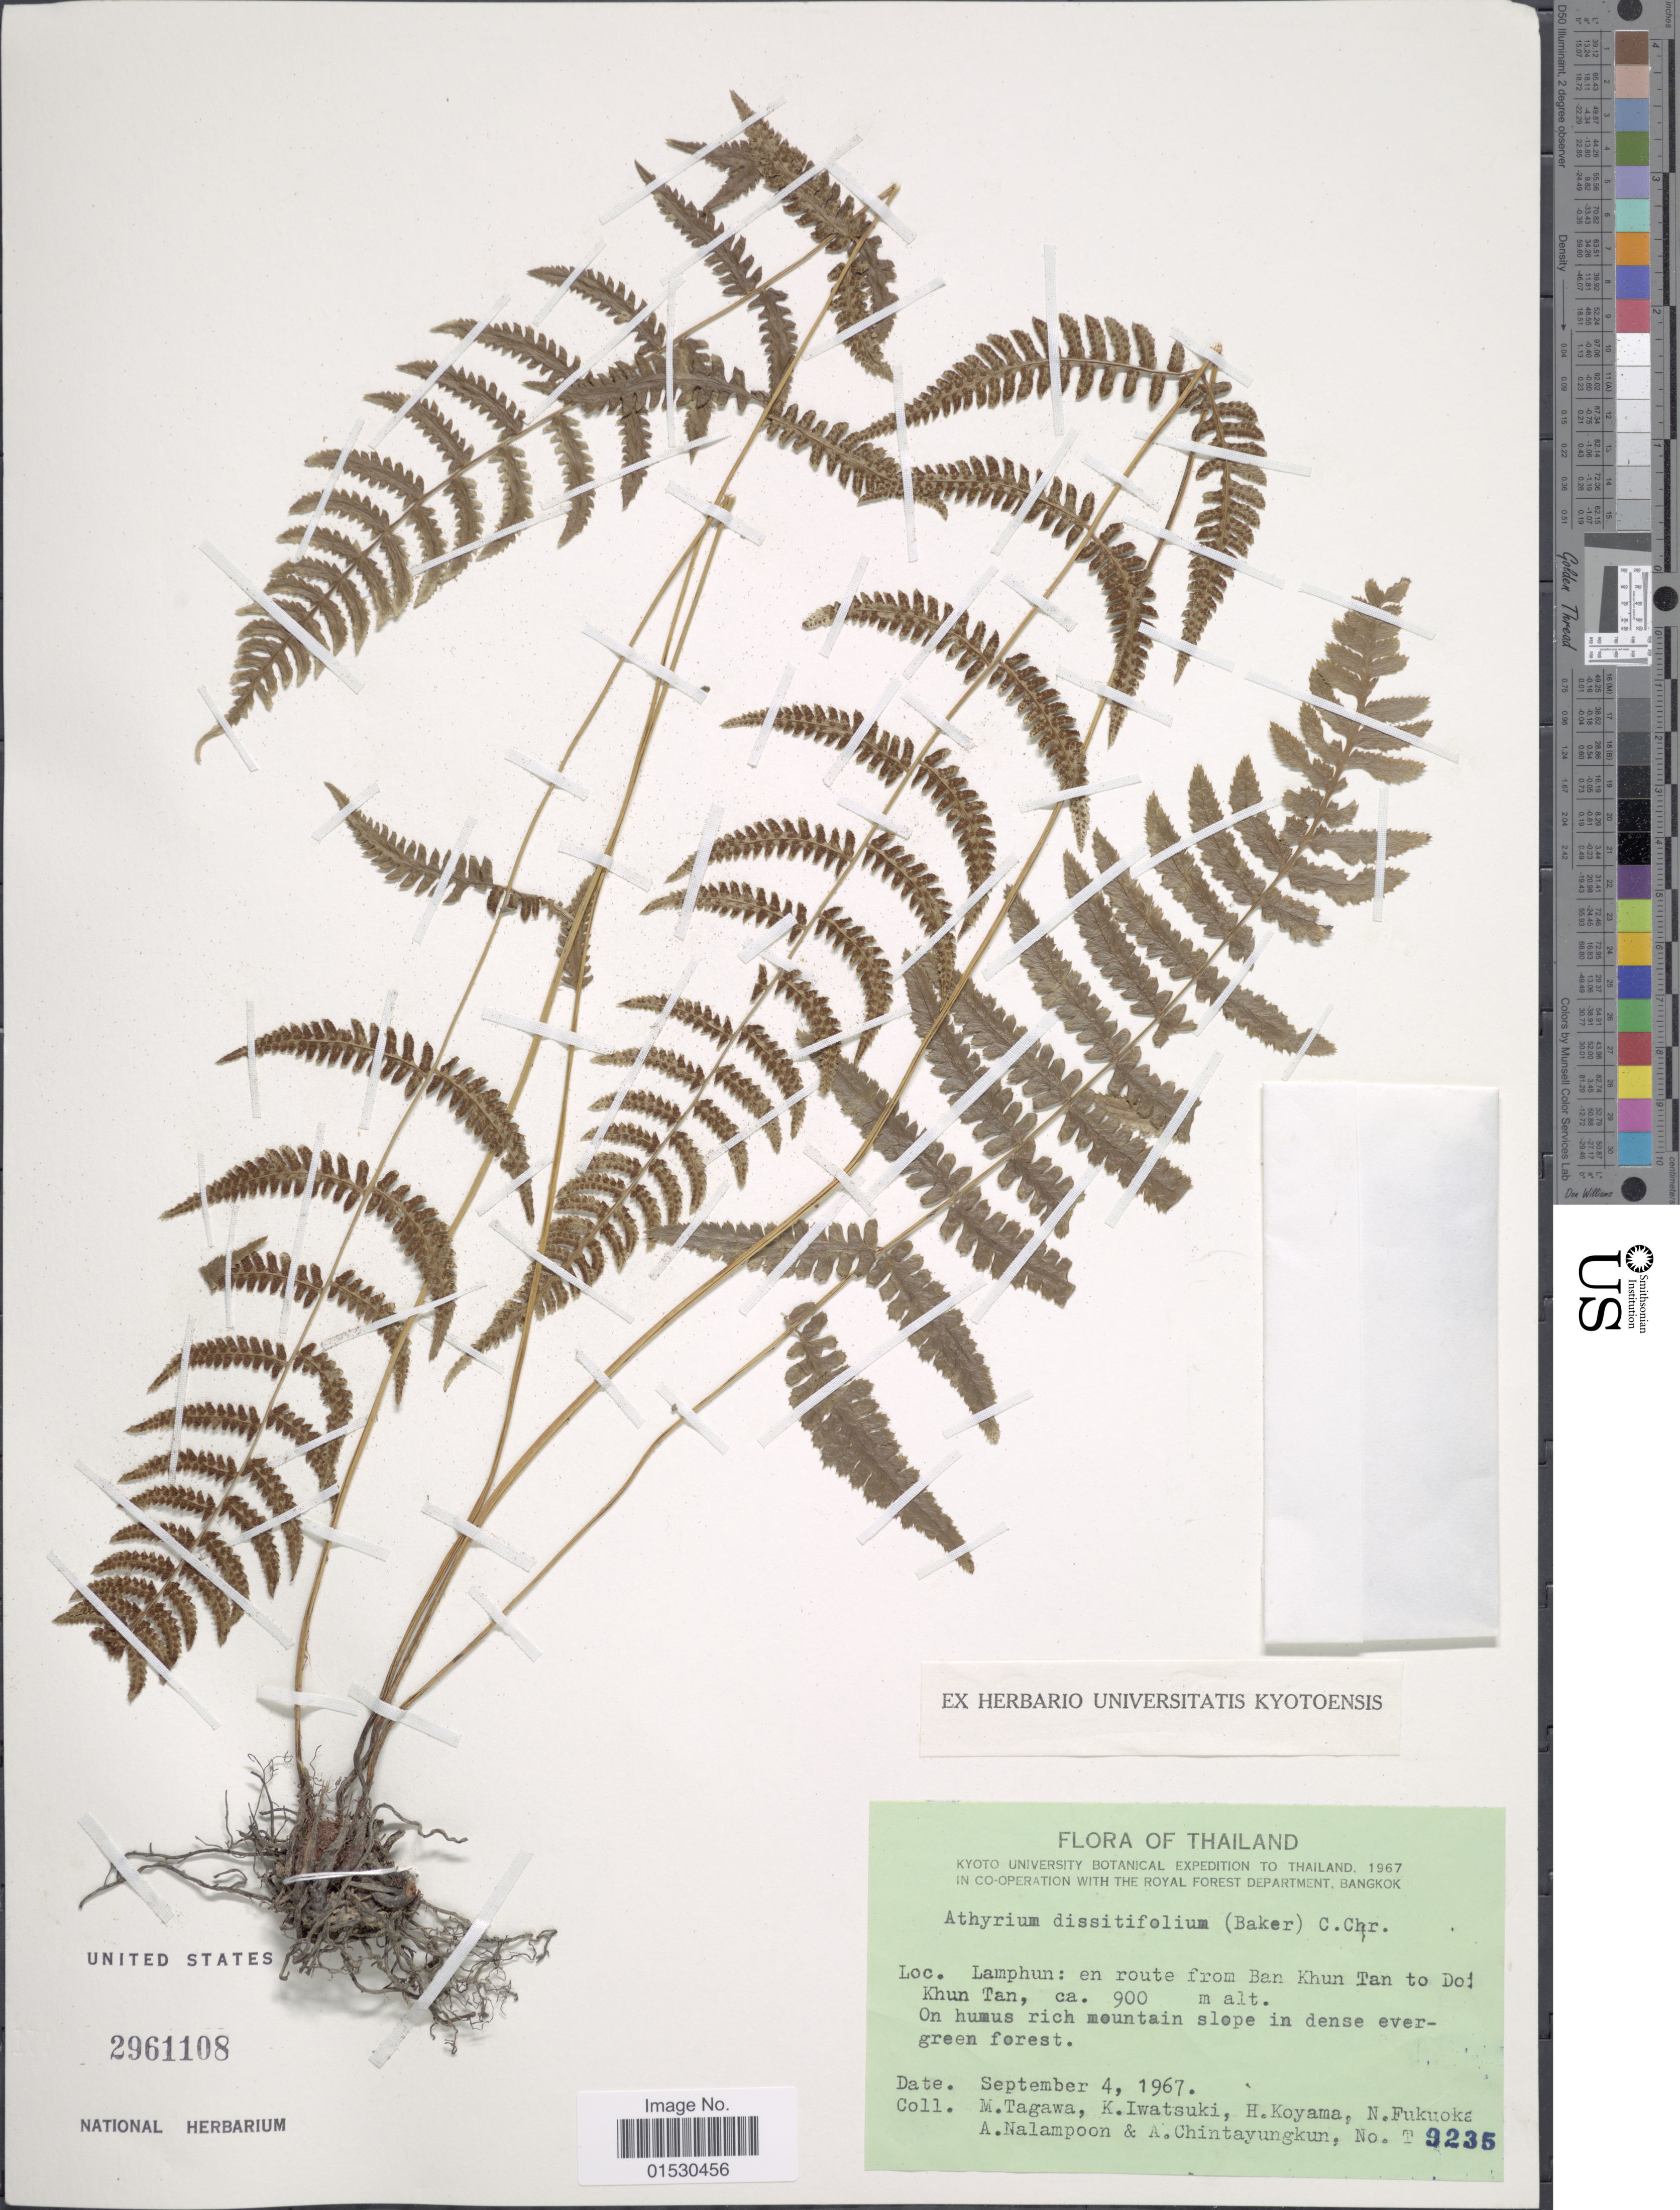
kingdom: Plantae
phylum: Tracheophyta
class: Polypodiopsida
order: Polypodiales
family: Athyriaceae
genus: Athyrium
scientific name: Athyrium dissitifolium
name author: (Baker) C. Chr.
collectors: M. Tagawa, K. Iwatsuki, H. Koyoma, N. Fukuoka & et al.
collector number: T9235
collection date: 1967-09-04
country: Thailand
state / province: Lamphun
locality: En route from Ban Khun Tan to Doi Khun Tan, On humus rich mountain slope in dense evergreen forest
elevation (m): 900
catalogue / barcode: US 2961108